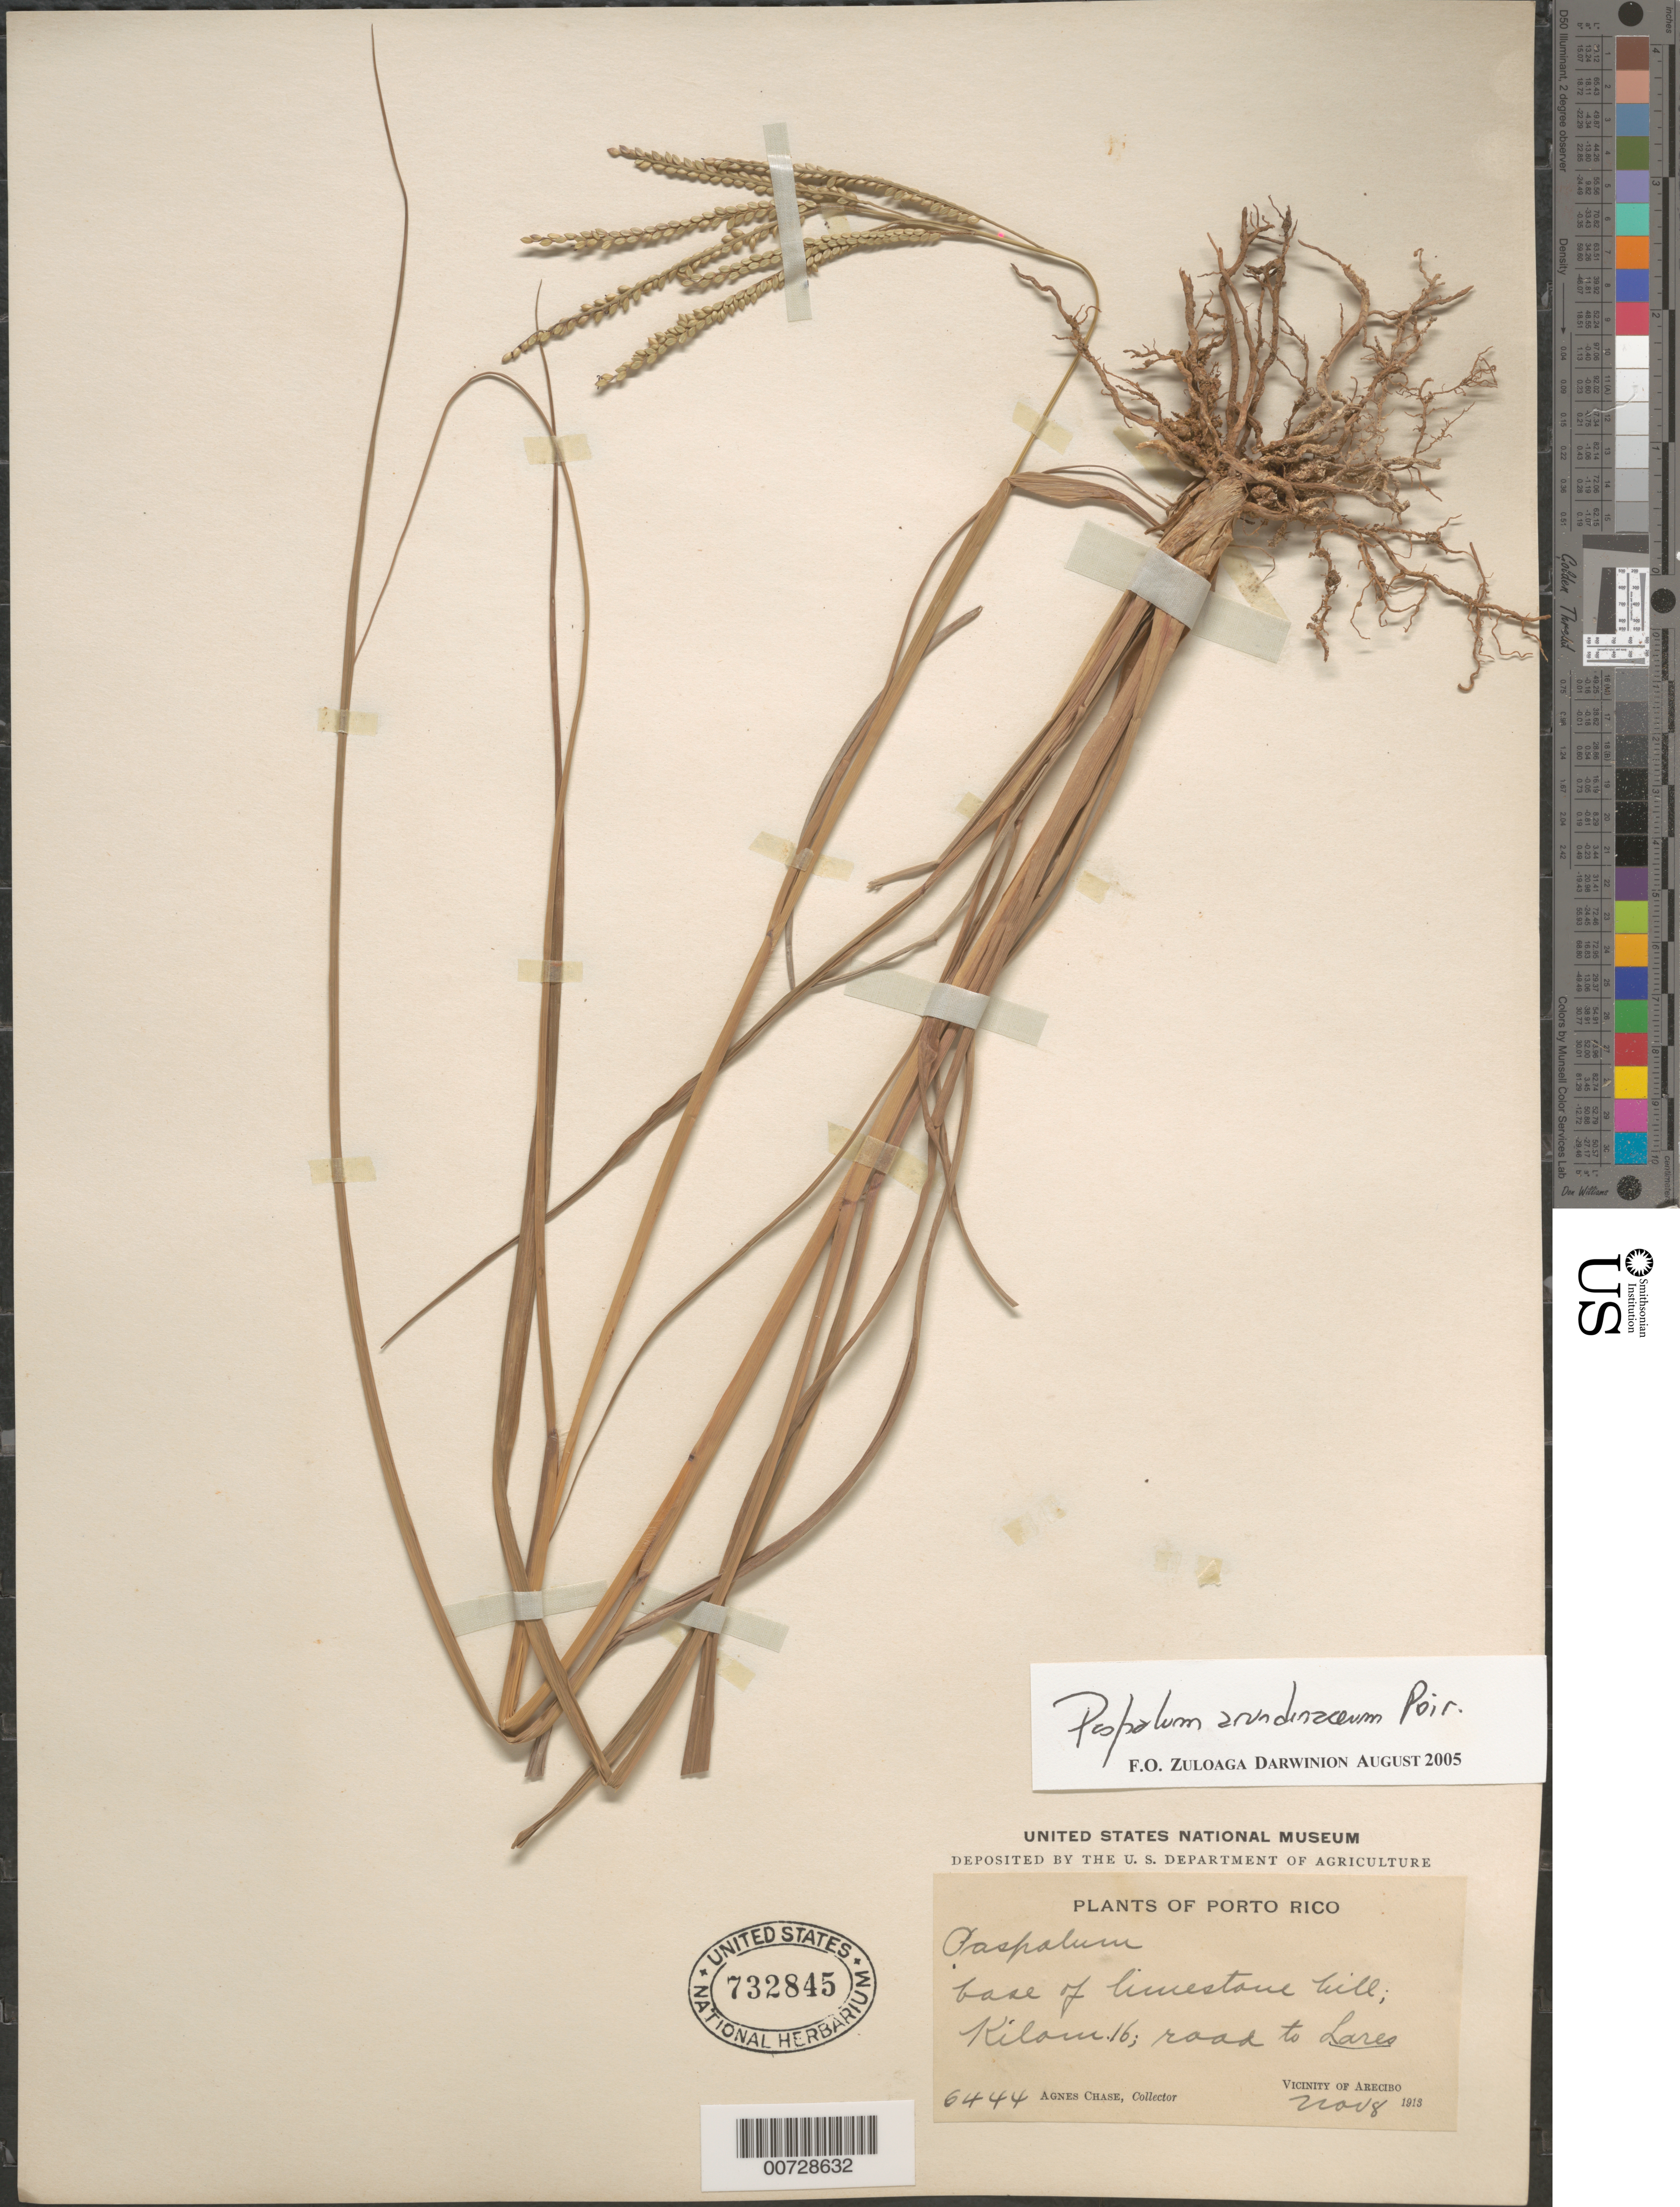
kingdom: Plantae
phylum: Tracheophyta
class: Liliopsida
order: Poales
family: Poaceae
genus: Paspalum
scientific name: Paspalum arundinaceum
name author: Poir.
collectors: A. Chase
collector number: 6444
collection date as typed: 08 Nov 1913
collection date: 1913-11-08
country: Puerto Rico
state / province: Arecibo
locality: Arecibo, vic of; road to Lares, km 16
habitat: Base of limestone hill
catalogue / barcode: US 732845